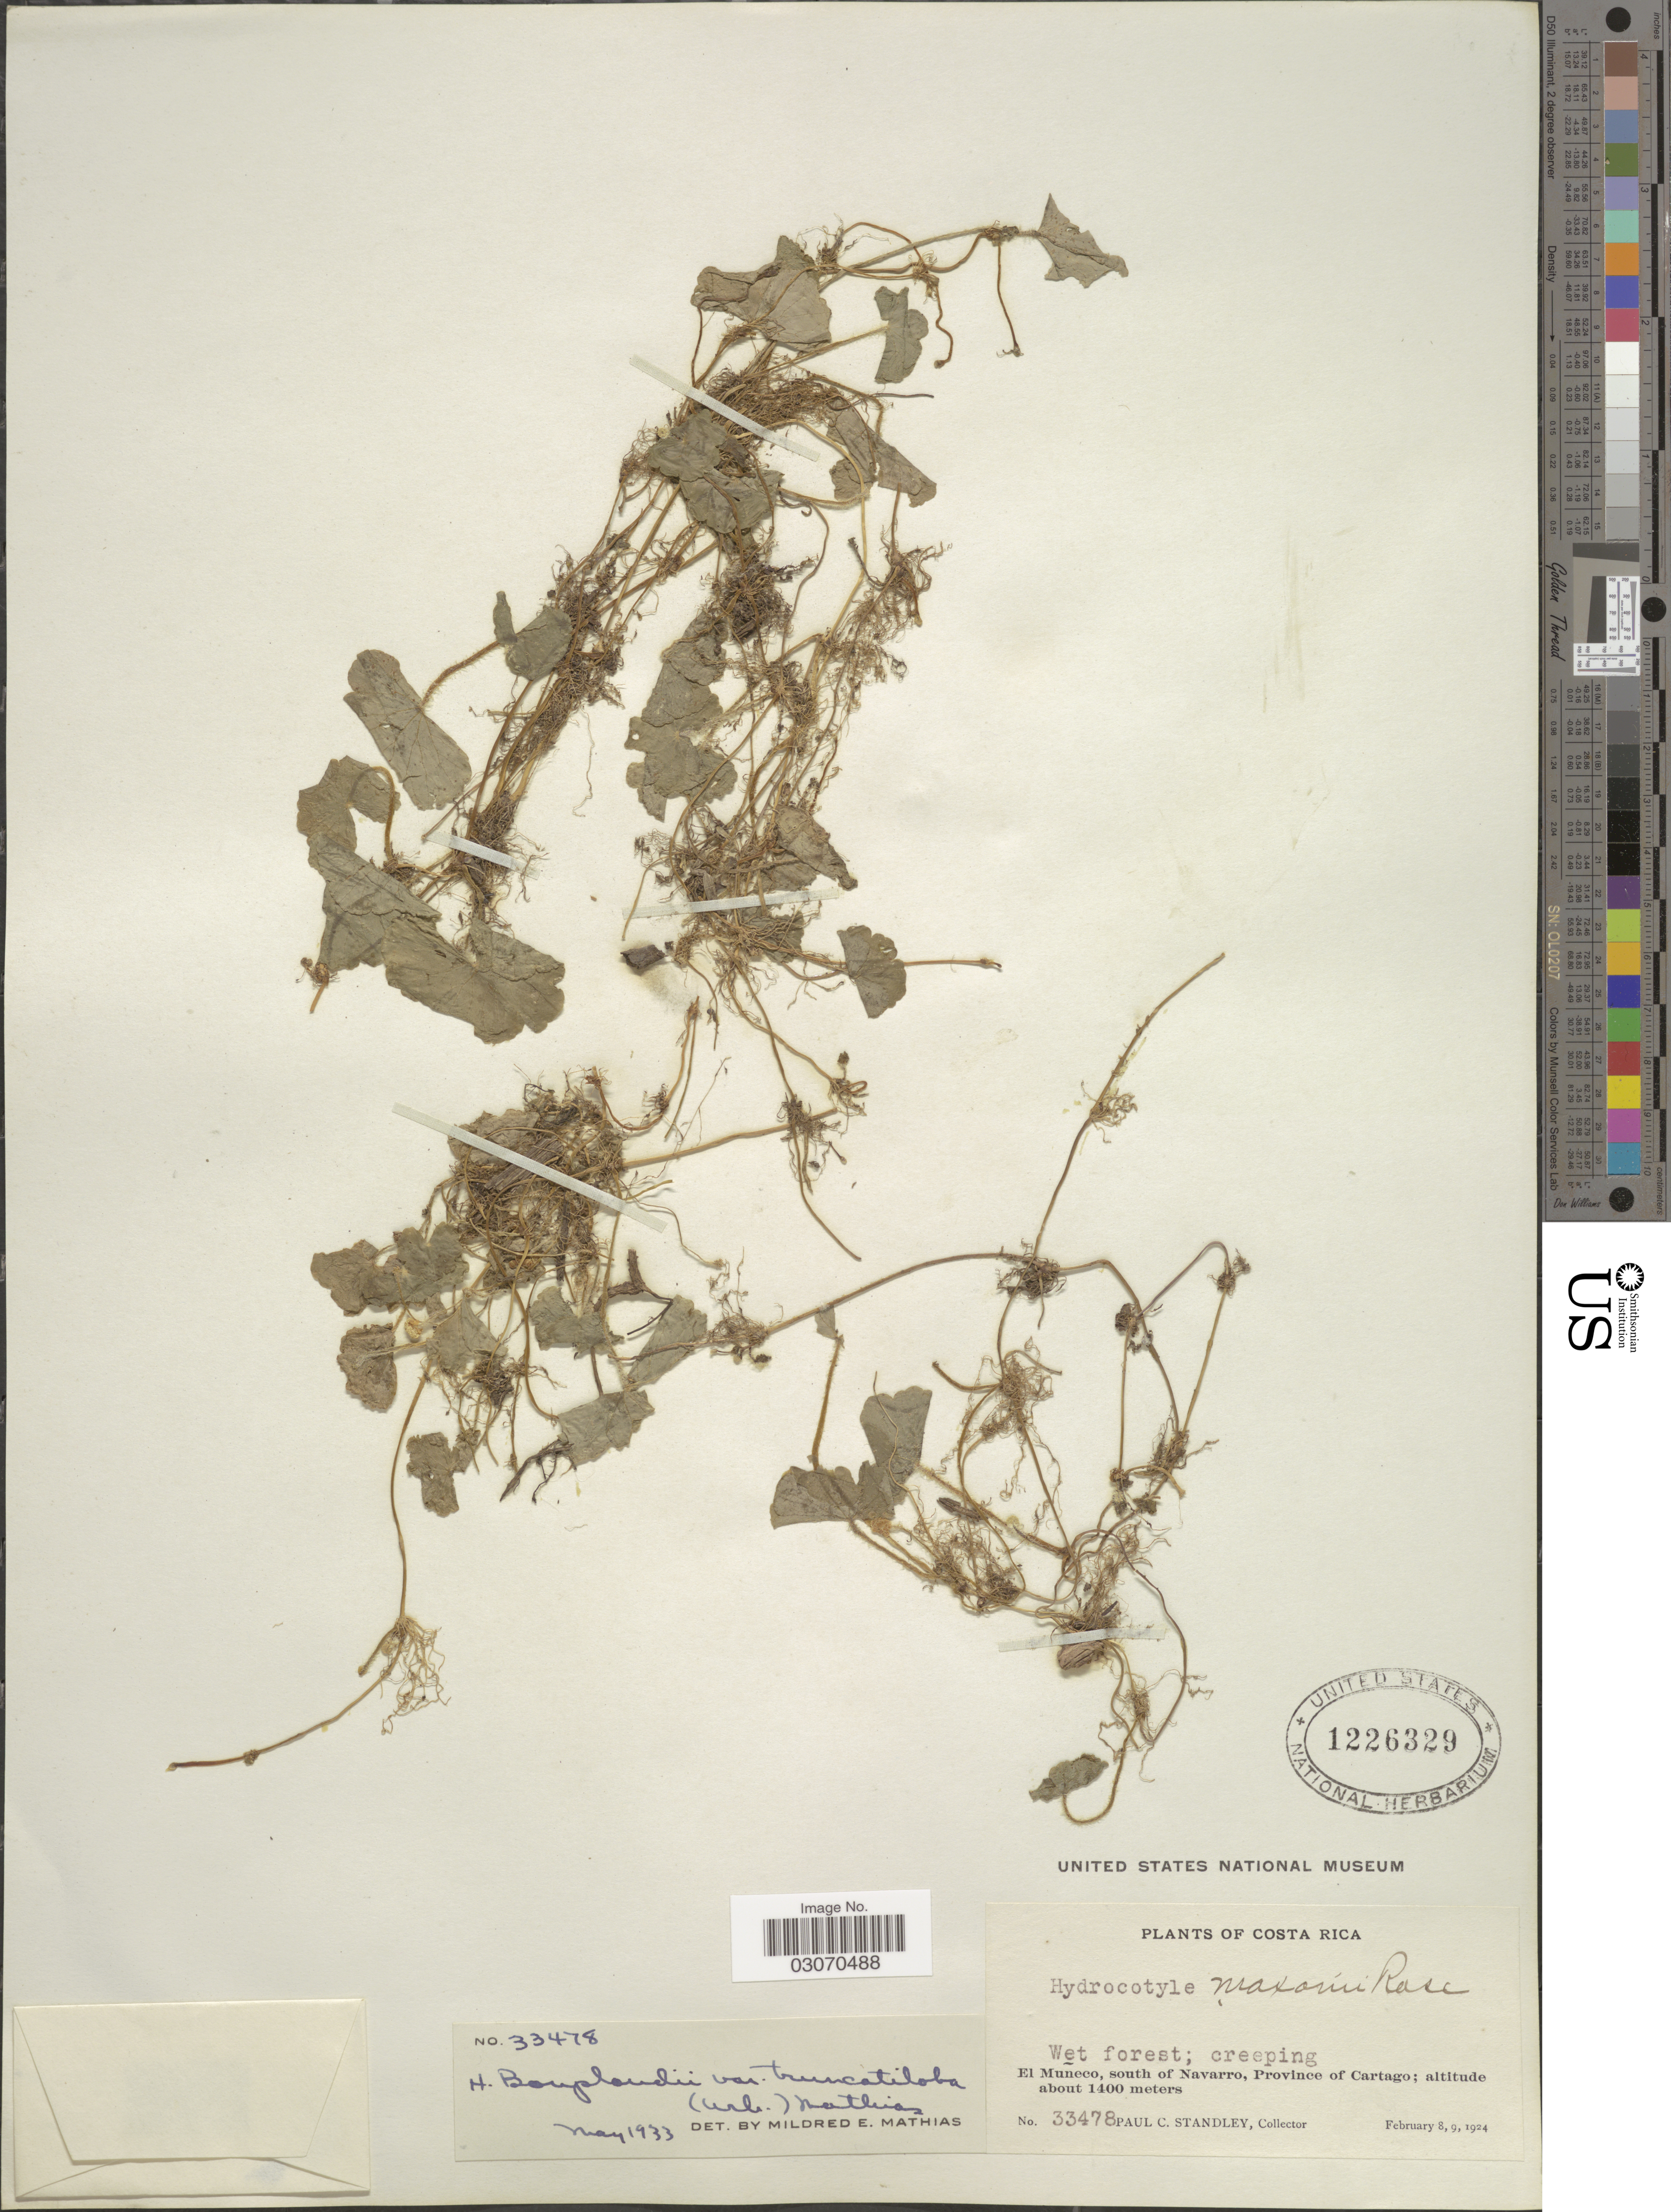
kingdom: Plantae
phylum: Tracheophyta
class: Magnoliopsida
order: Apiales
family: Araliaceae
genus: Hydrocotyle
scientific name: Hydrocotyle leucocephala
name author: Cham. & Schltdl.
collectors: P. C. Standley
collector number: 33478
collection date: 1924-02-08/1924-02-09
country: Costa Rica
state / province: Cartago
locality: El Muñeco, south of Navarro.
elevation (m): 1400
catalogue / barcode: US 1226329